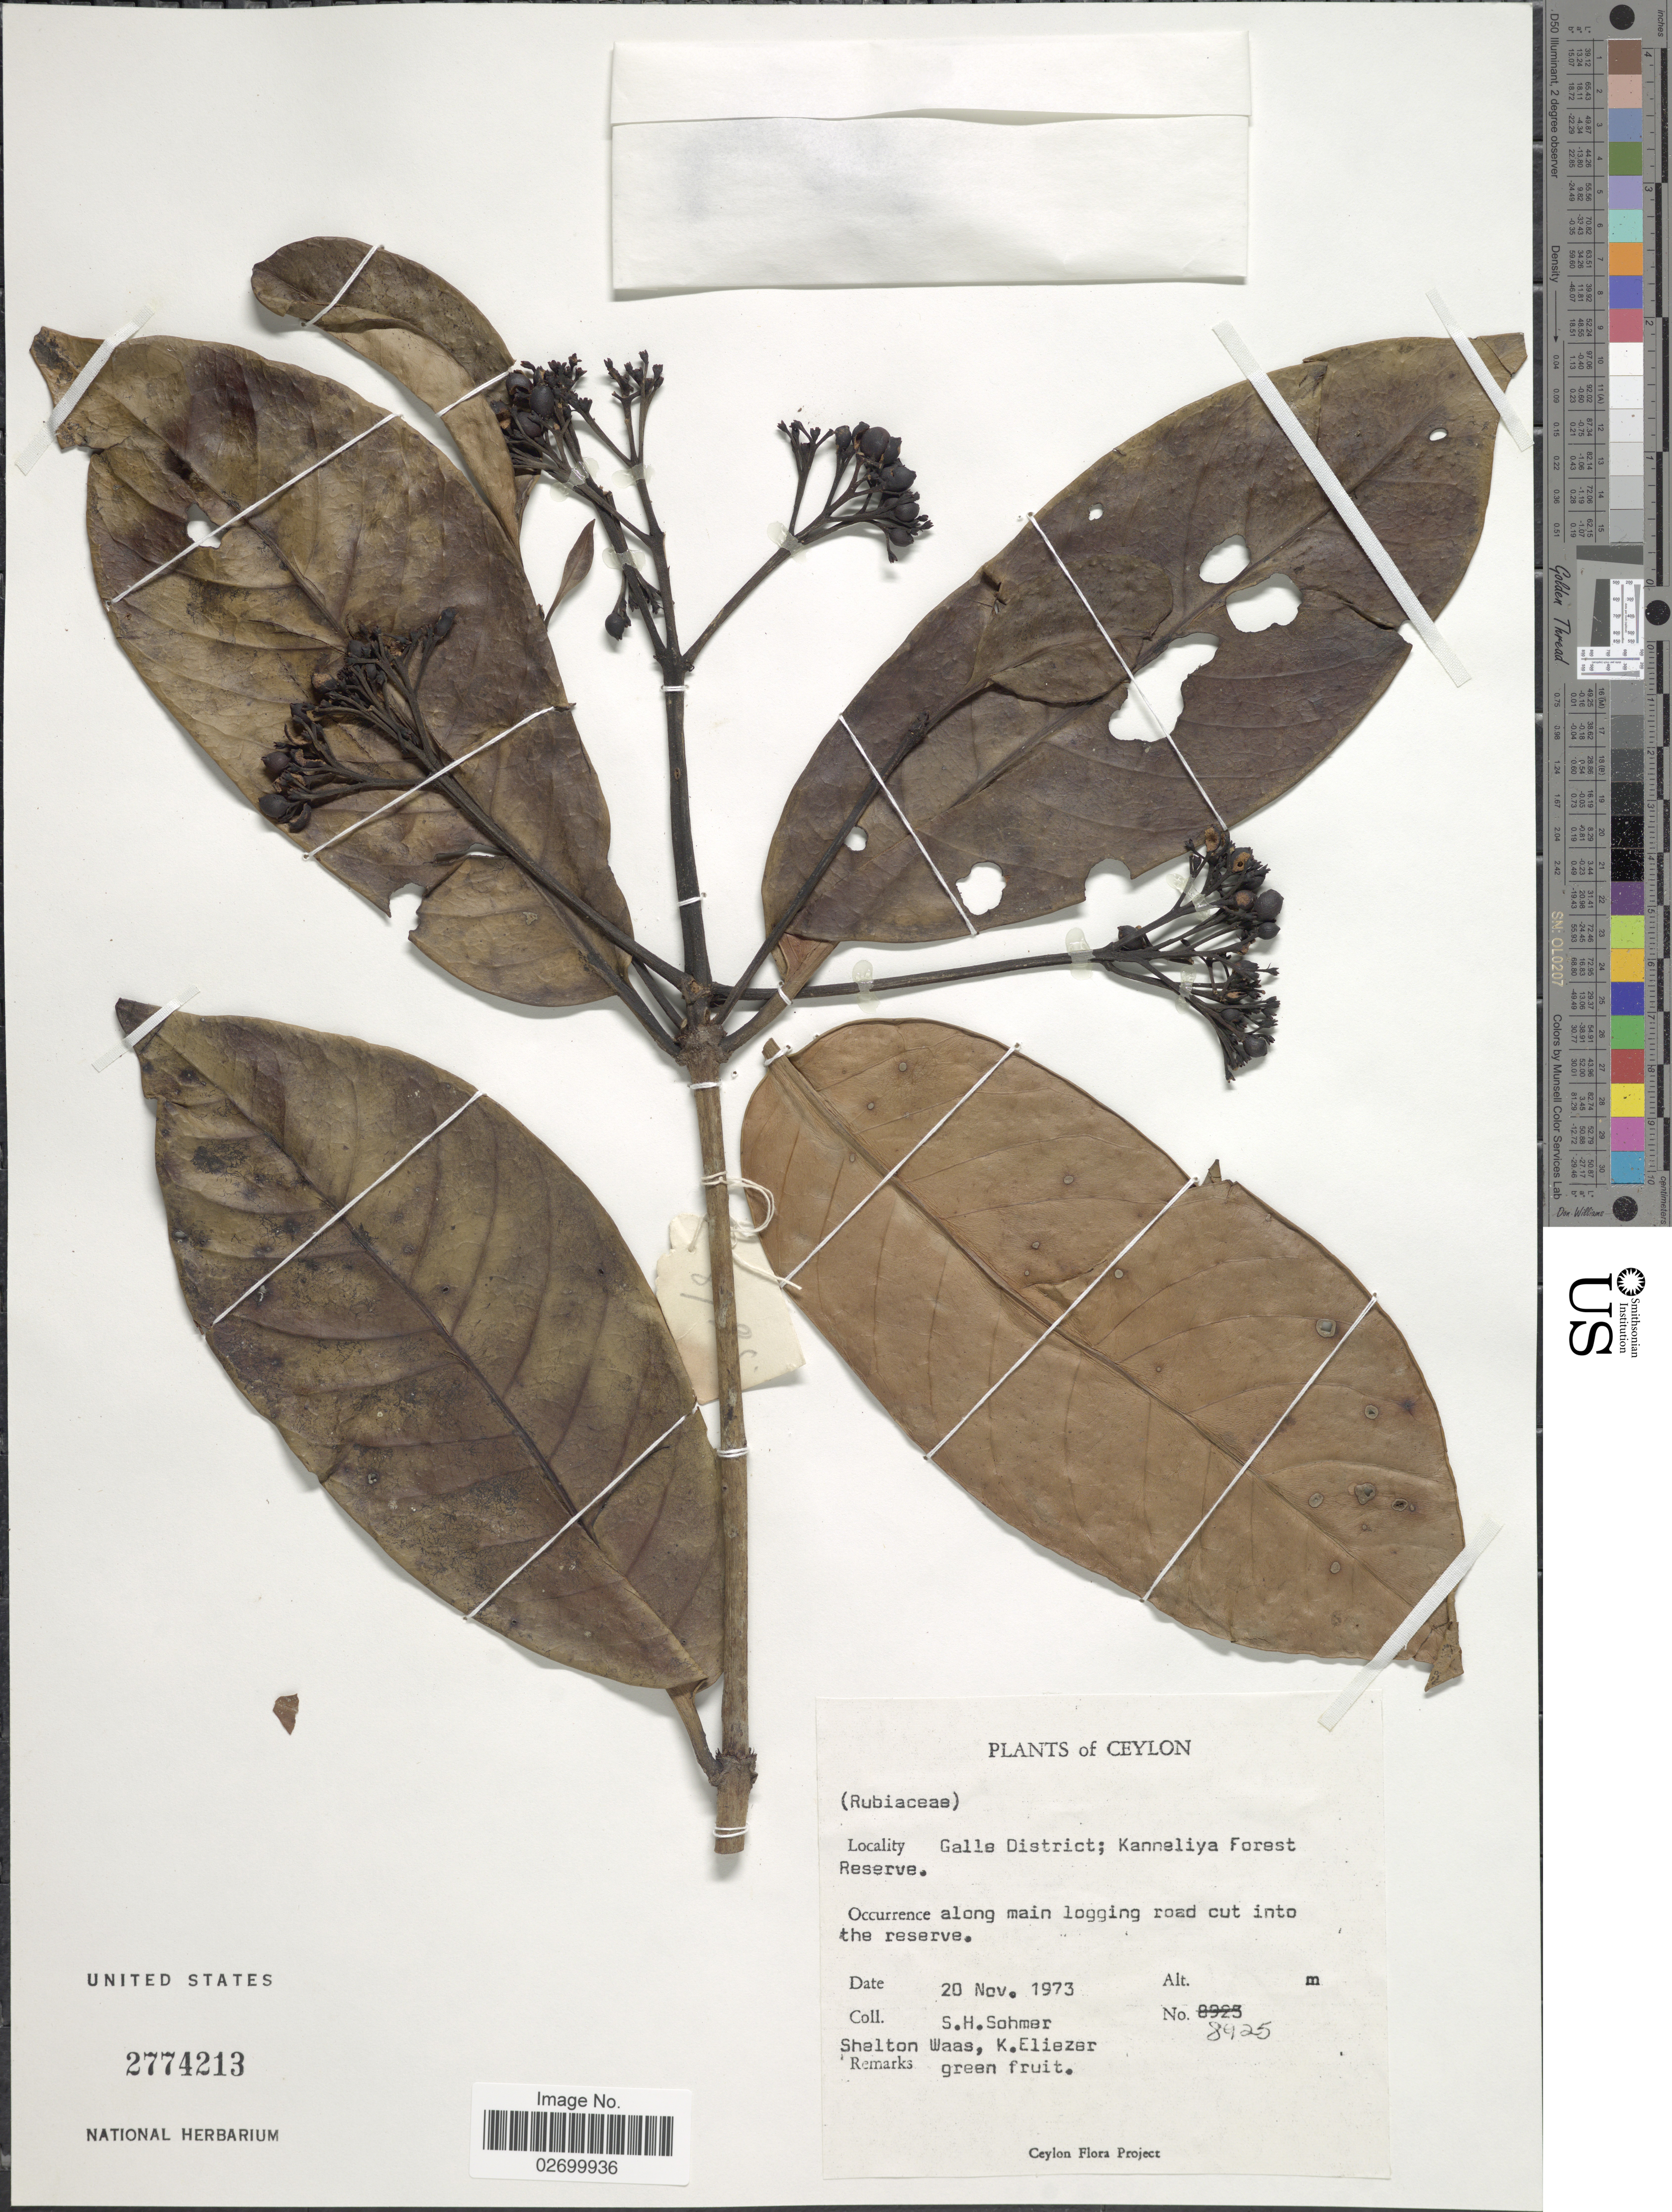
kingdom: Plantae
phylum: Tracheophyta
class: Magnoliopsida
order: Gentianales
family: Rubiaceae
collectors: S. H. Sohmer, S. Waas & K. Eliezer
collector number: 8925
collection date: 1973-11-20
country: Sri Lanka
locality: Ceylon, Galle District; Kanneliya Forest Reserve, along main logging road cut into the reserve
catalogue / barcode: US 2774213